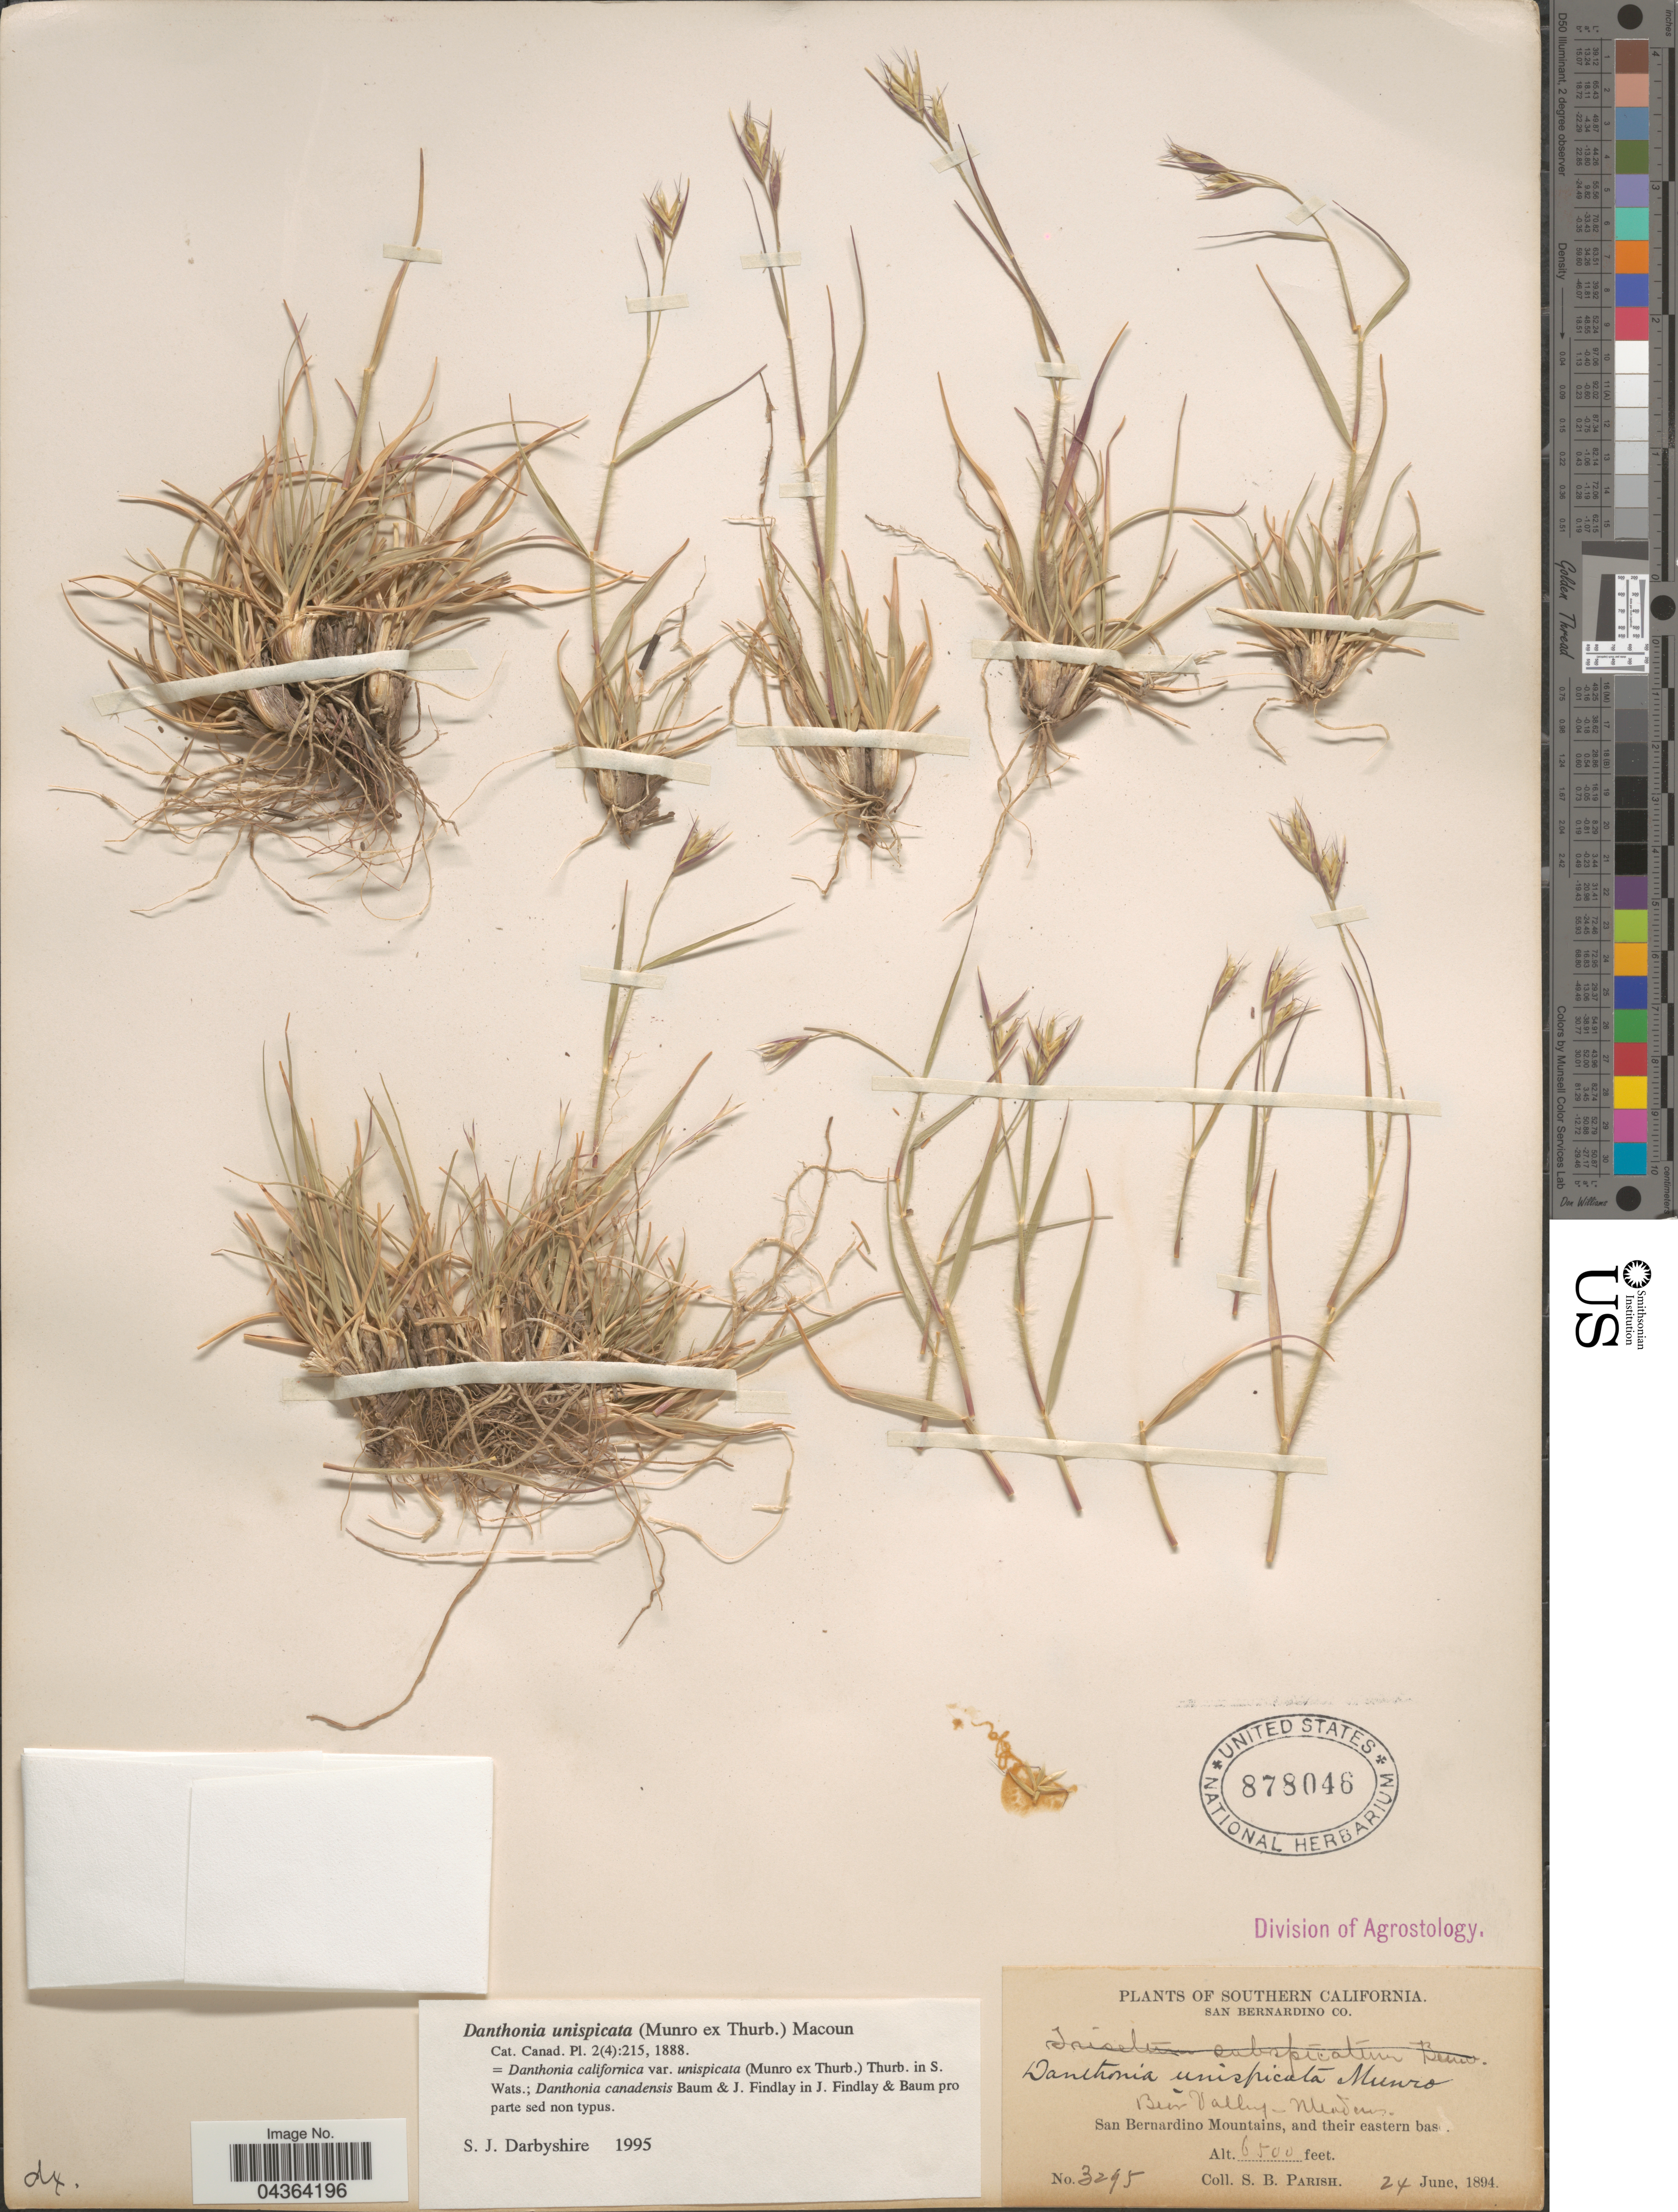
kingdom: Plantae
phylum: Tracheophyta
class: Liliopsida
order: Poales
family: Poaceae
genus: Danthonia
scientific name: Danthonia unispicata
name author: (Thurb.) Munro ex Macoun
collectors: S. B. Parish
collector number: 3295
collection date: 1894-06-24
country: United States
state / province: California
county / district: San Bernardino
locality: Southern California. San Bernardino Co. Bear Valley-Meadows. San Bernardino Mountains, and their eastern base.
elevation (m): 1981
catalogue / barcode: US 878046